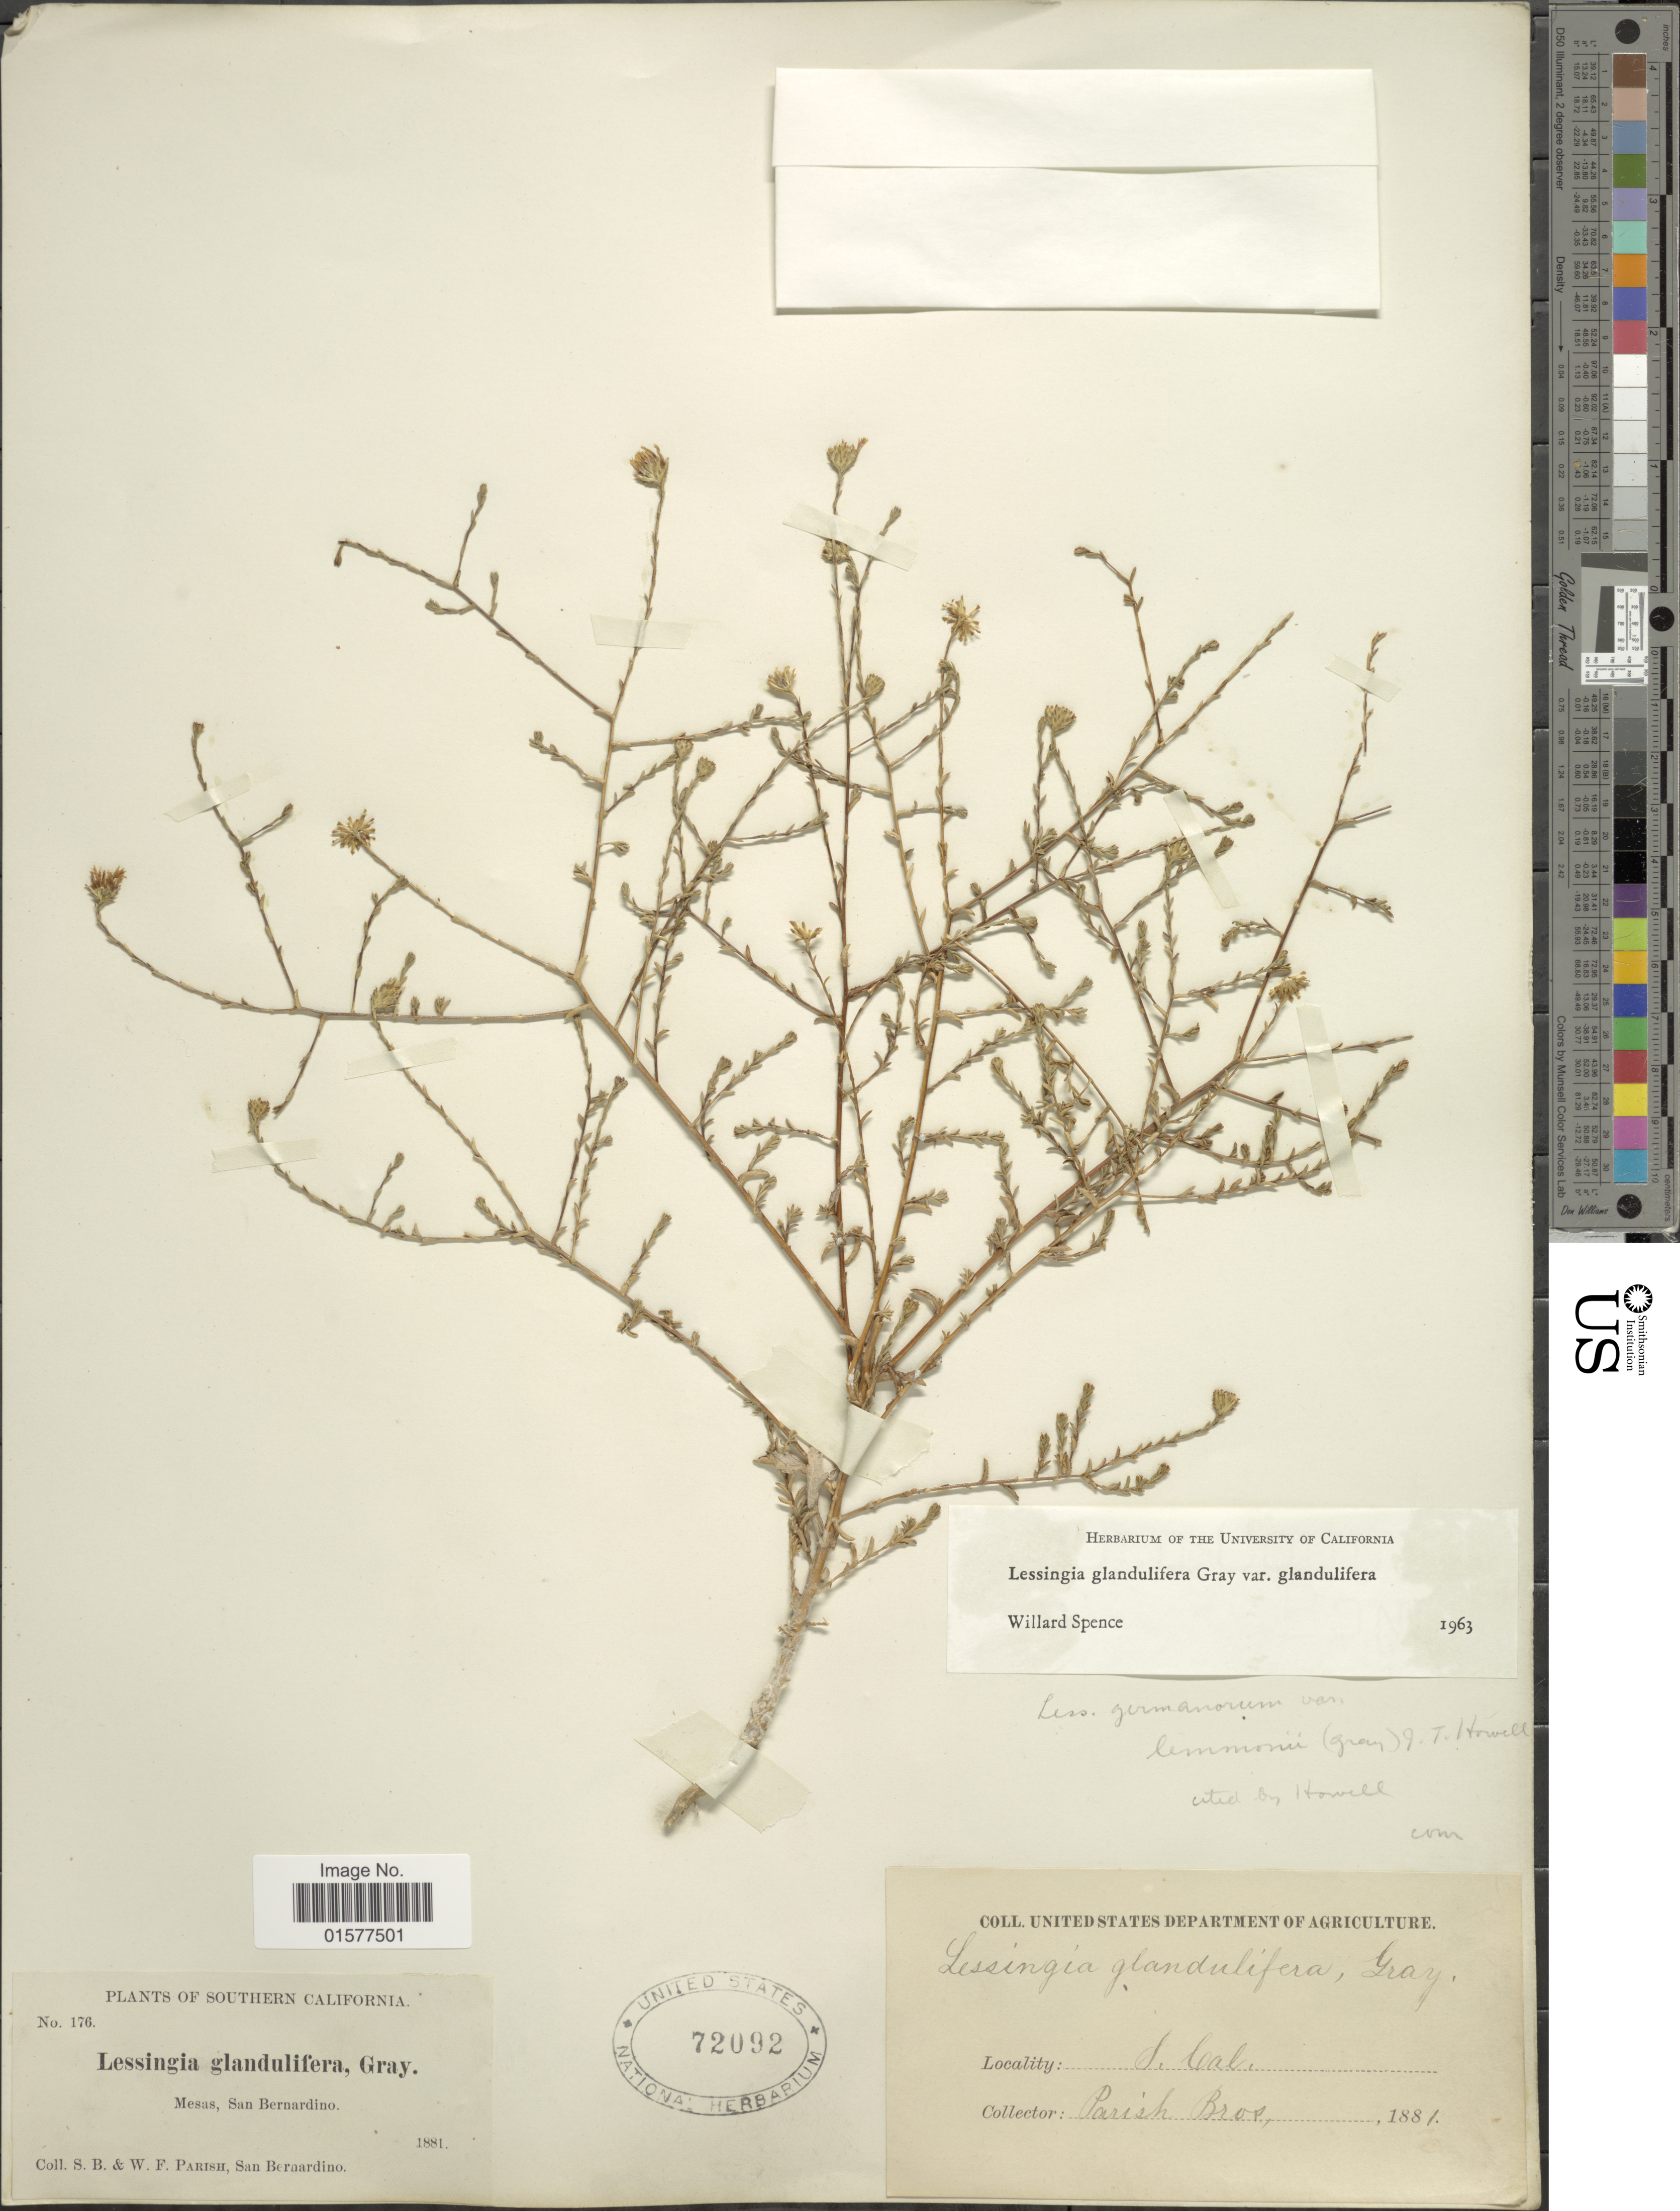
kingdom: Plantae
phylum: Tracheophyta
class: Magnoliopsida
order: Asterales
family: Asteraceae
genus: Lessingia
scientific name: Lessingia glandulifera var. glandulifera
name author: (A. Gray) J.T. Howell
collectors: S. B. Parish & W. F. Parish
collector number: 176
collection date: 1881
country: United States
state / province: California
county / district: San Bernardino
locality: Sourhern California, Mesas, San Bernardino, S. Cal.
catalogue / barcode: US 72092